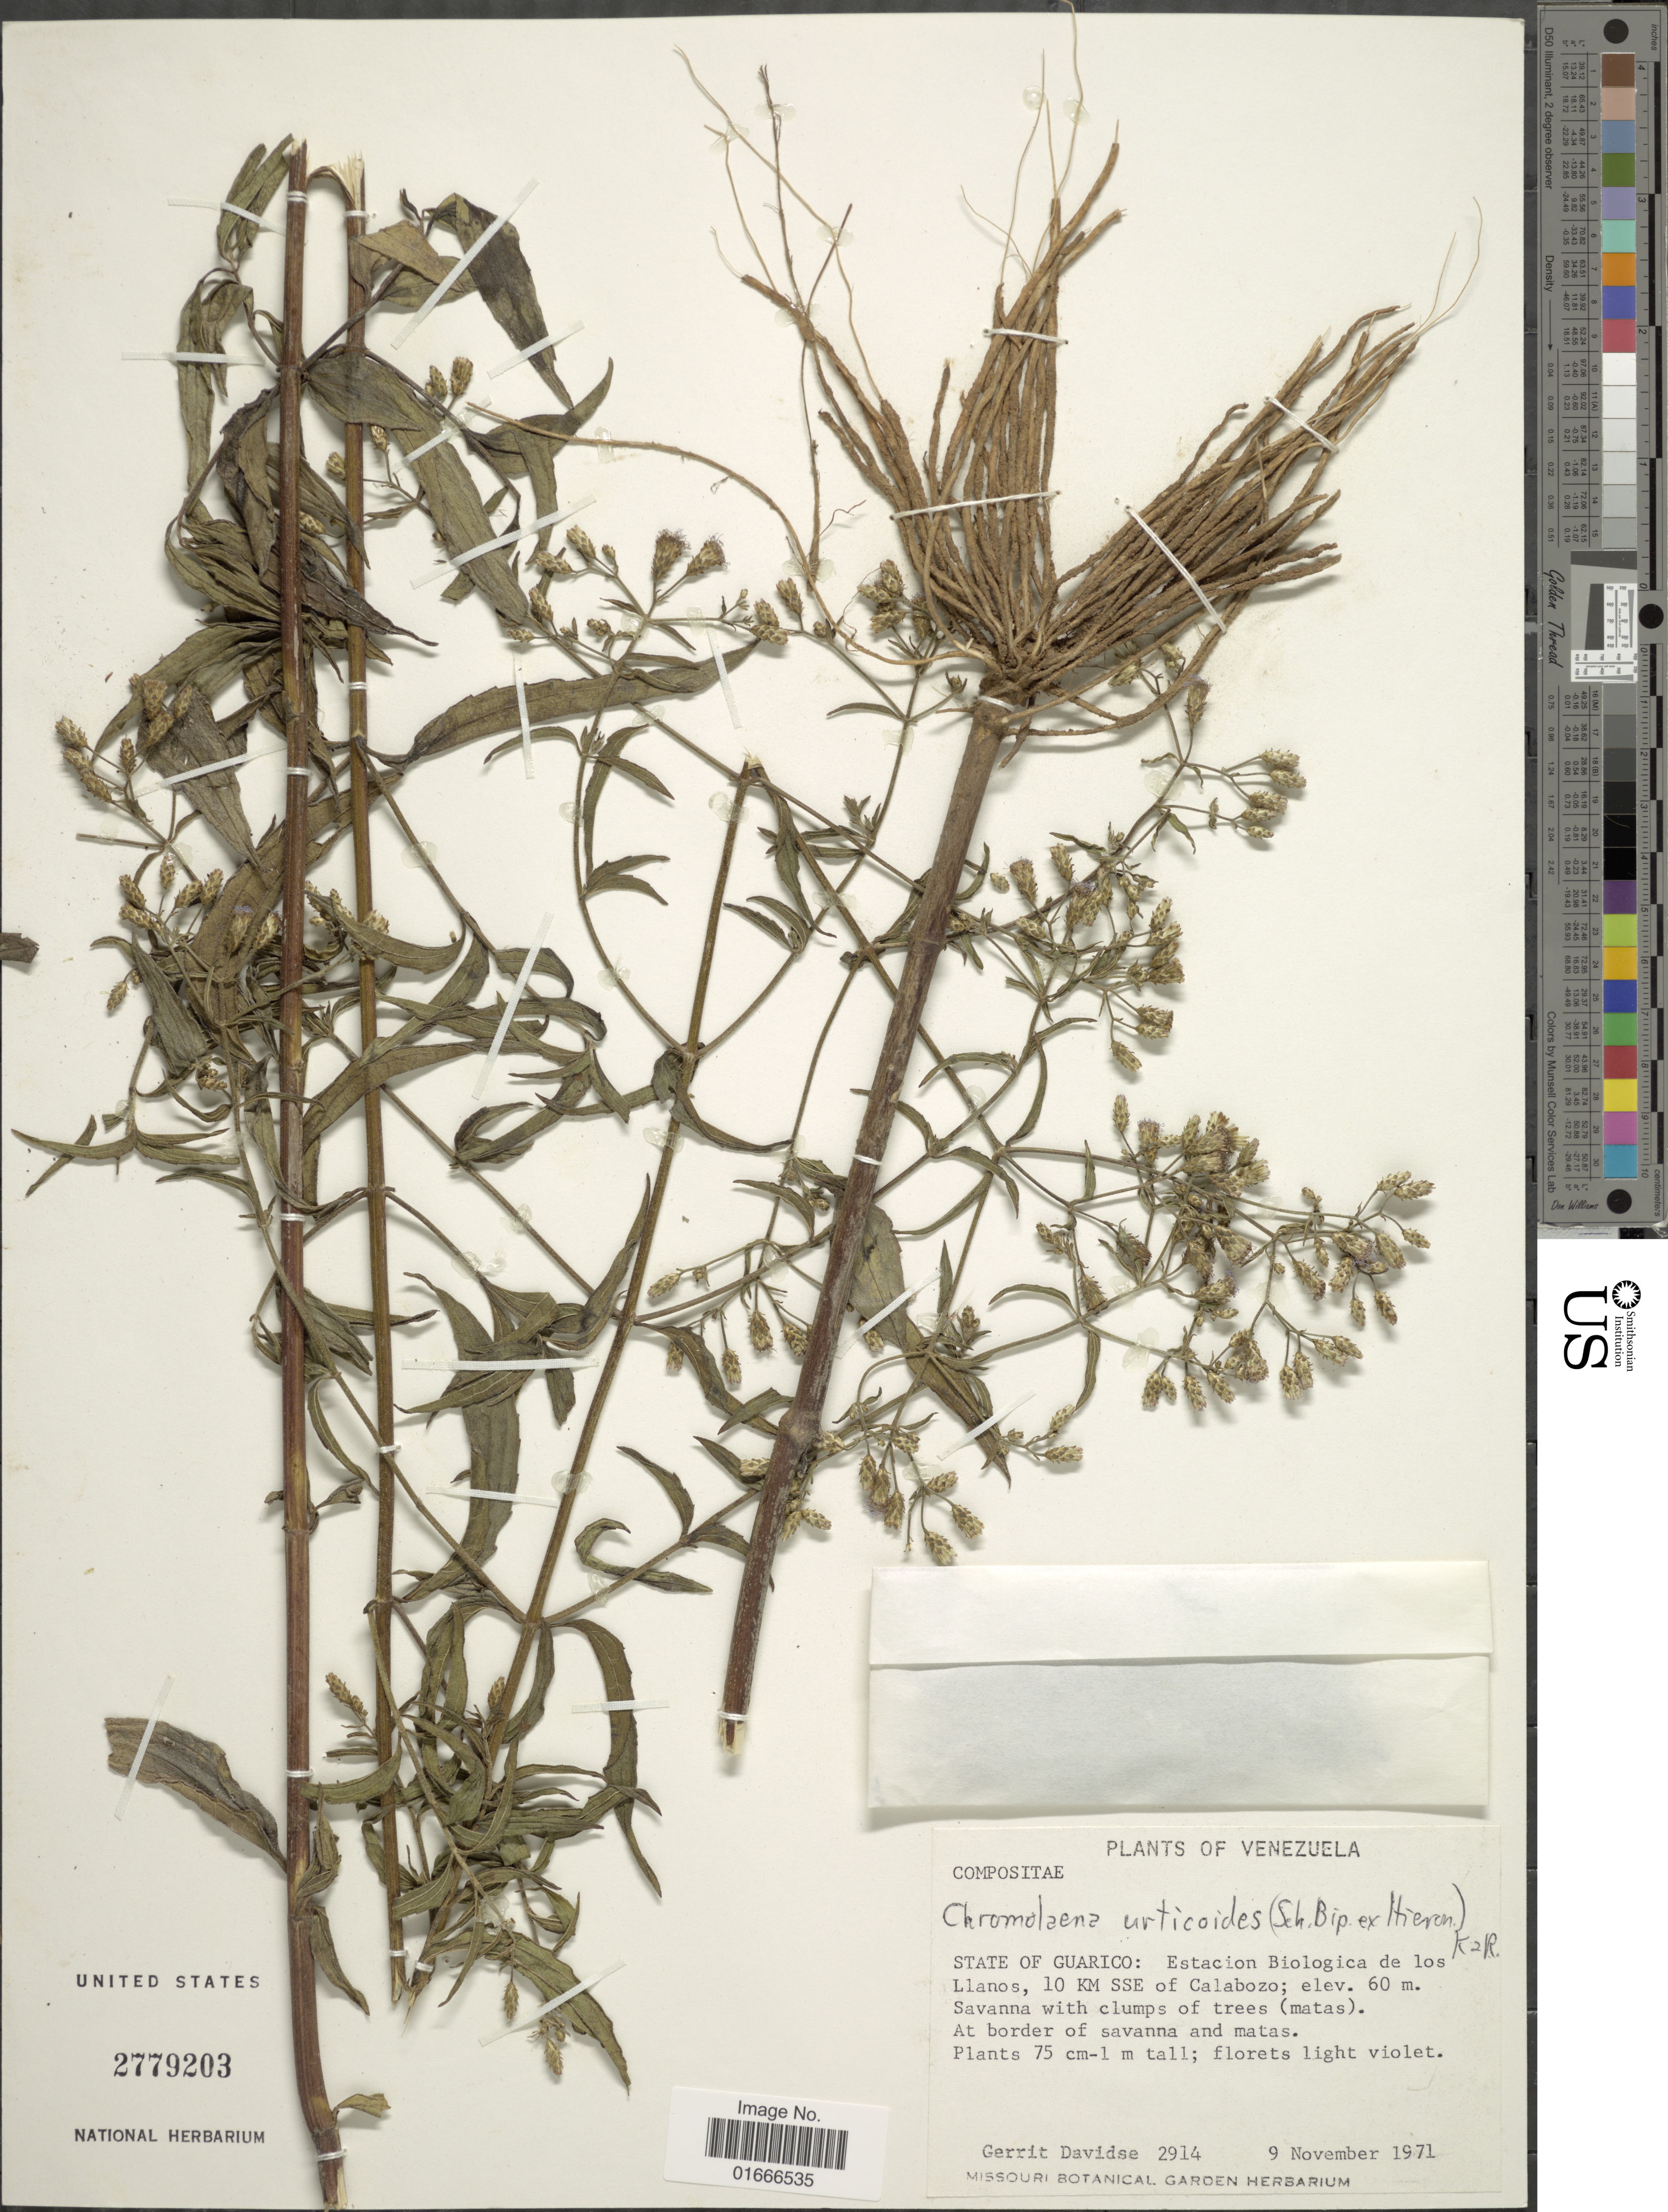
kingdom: Plantae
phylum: Tracheophyta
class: Magnoliopsida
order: Asterales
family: Asteraceae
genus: Chromolaena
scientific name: Chromolaena urticoides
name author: (Sch. Bip. ex Hieron.) R.M. King & H. Rob.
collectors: G. Davidse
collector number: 2914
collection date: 1971-11-09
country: Venezuela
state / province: Guárico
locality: Estacion Biologica de los Llanos, 10 km SSE of Calabozo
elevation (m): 60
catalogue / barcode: US 2779203